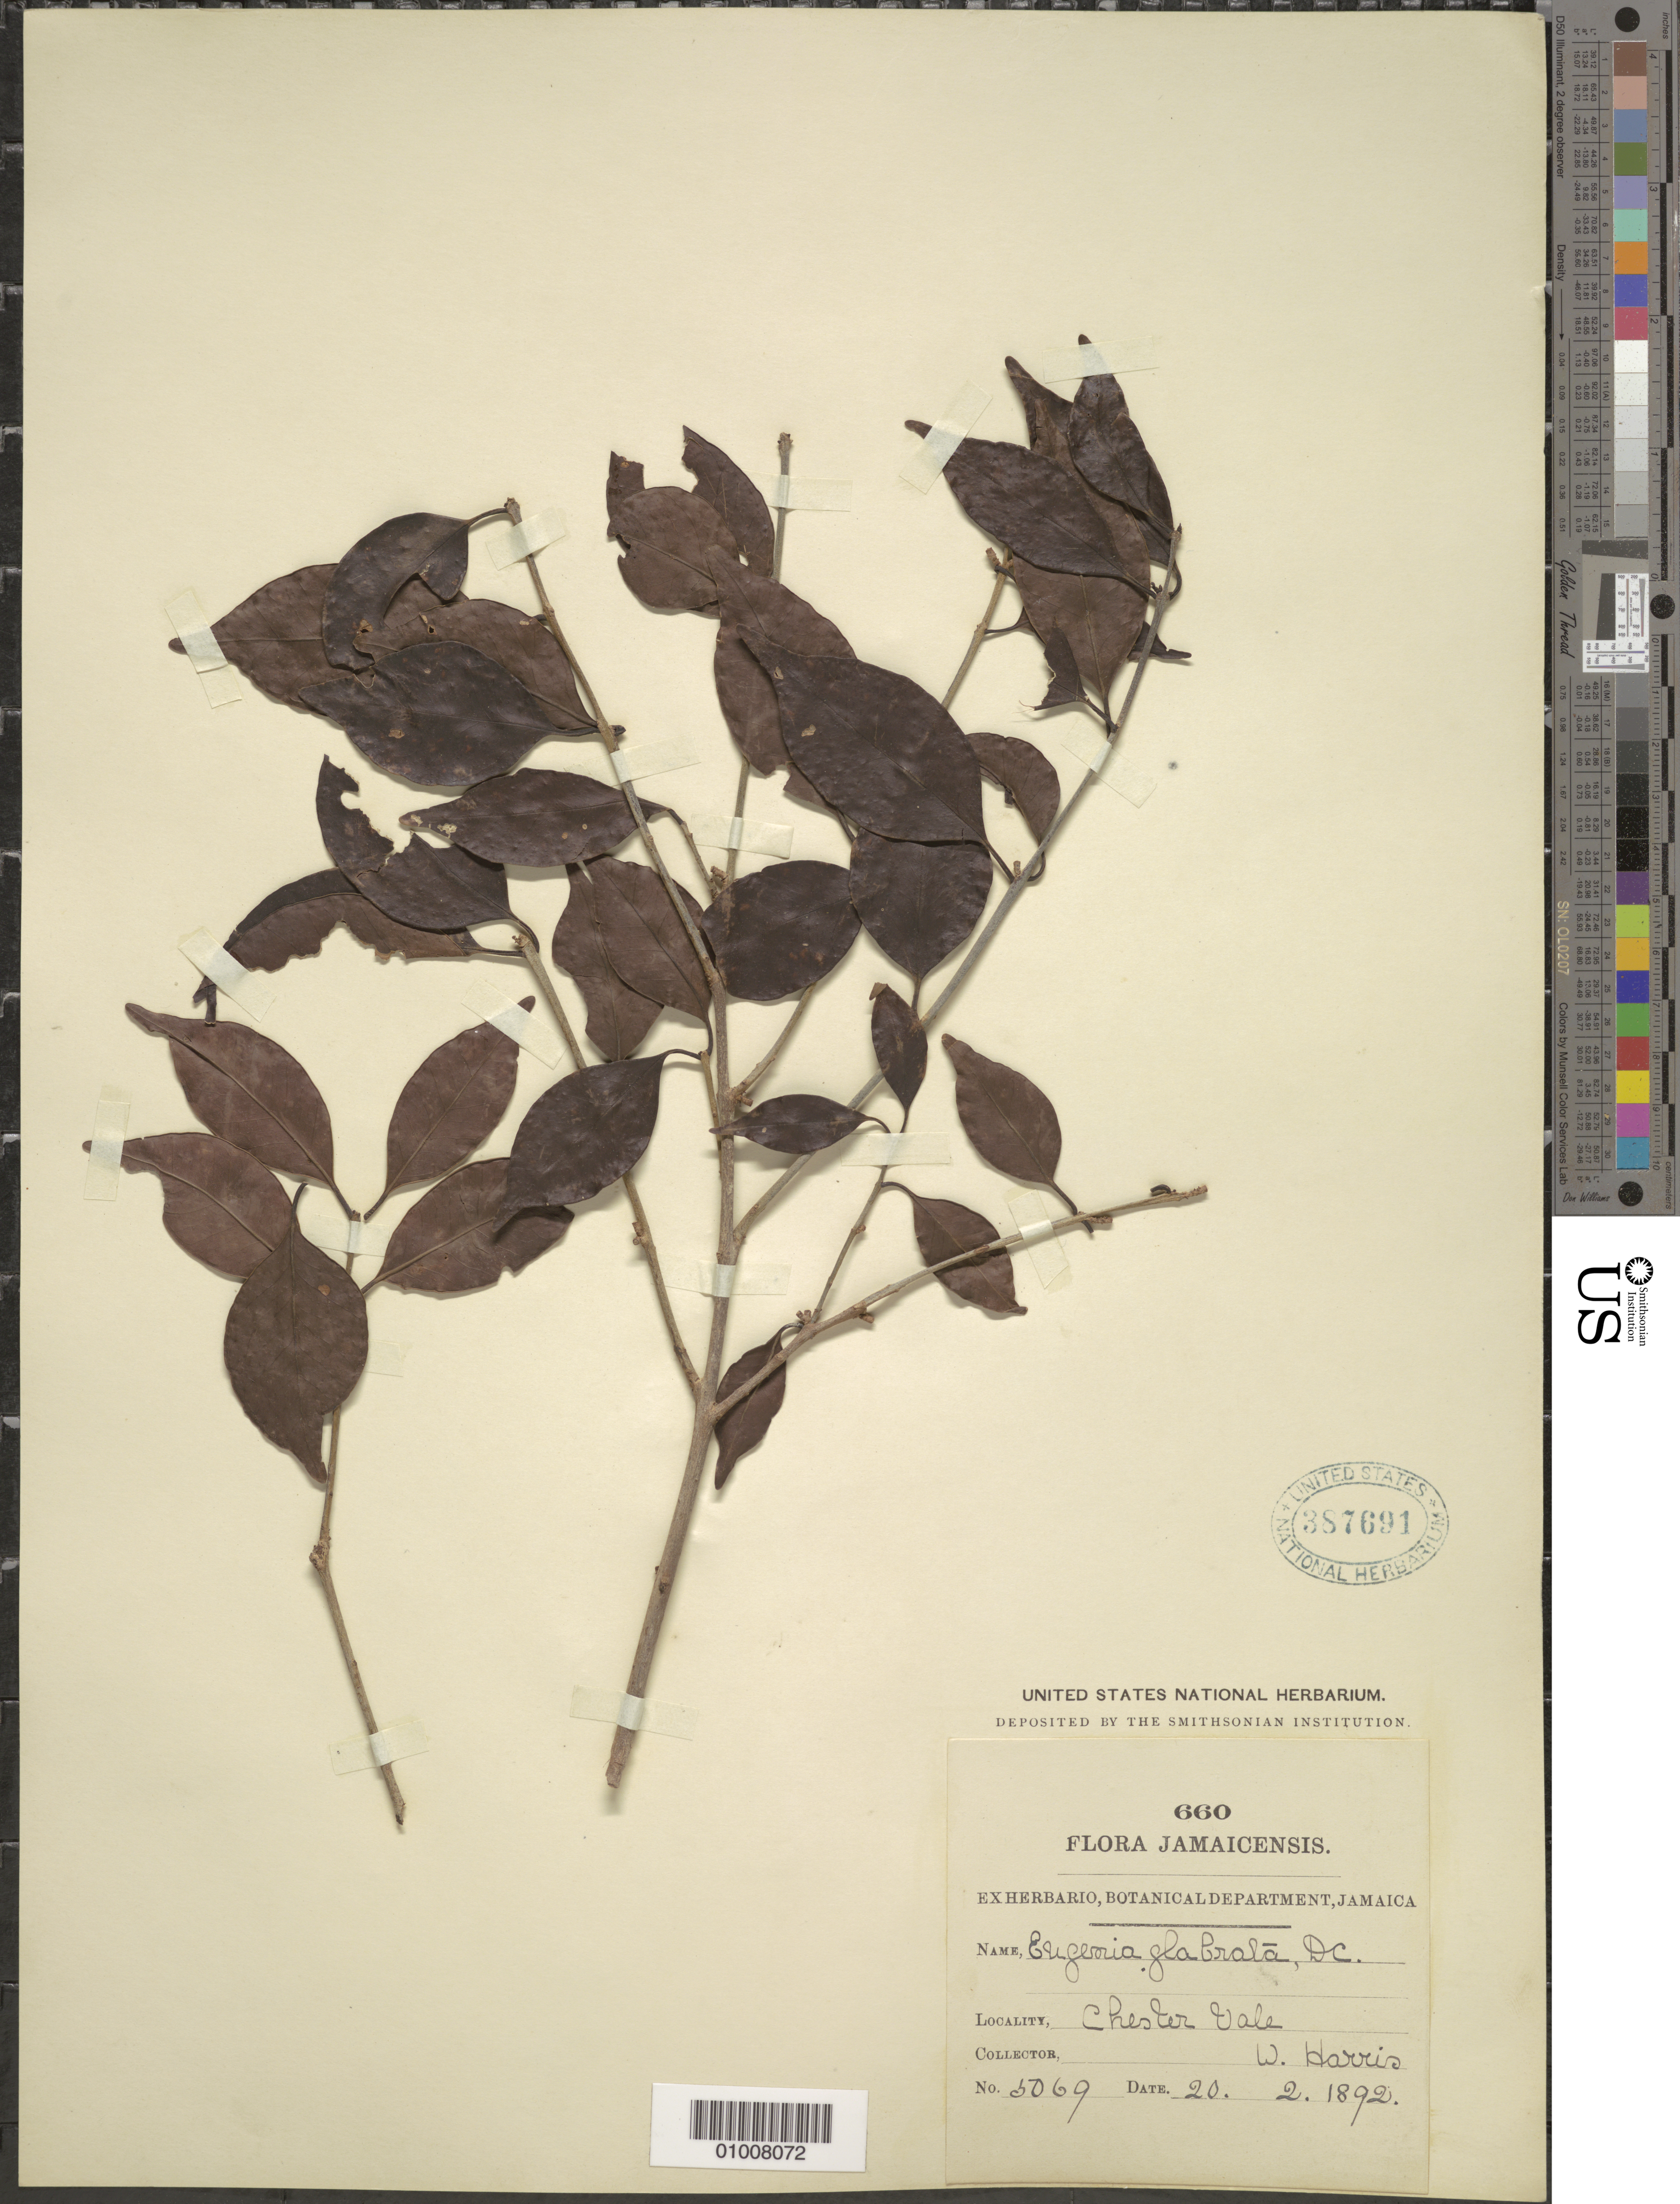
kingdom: Plantae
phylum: Tracheophyta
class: Magnoliopsida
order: Myrtales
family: Myrtaceae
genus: Eugenia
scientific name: Eugenia glabrata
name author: (Sw.) DC.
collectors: W. Harris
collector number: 5069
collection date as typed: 20 Feb 1892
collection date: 1892-02-20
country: Jamaica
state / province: Saint Andrew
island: Jamaica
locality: Chester Vale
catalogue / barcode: US 387691